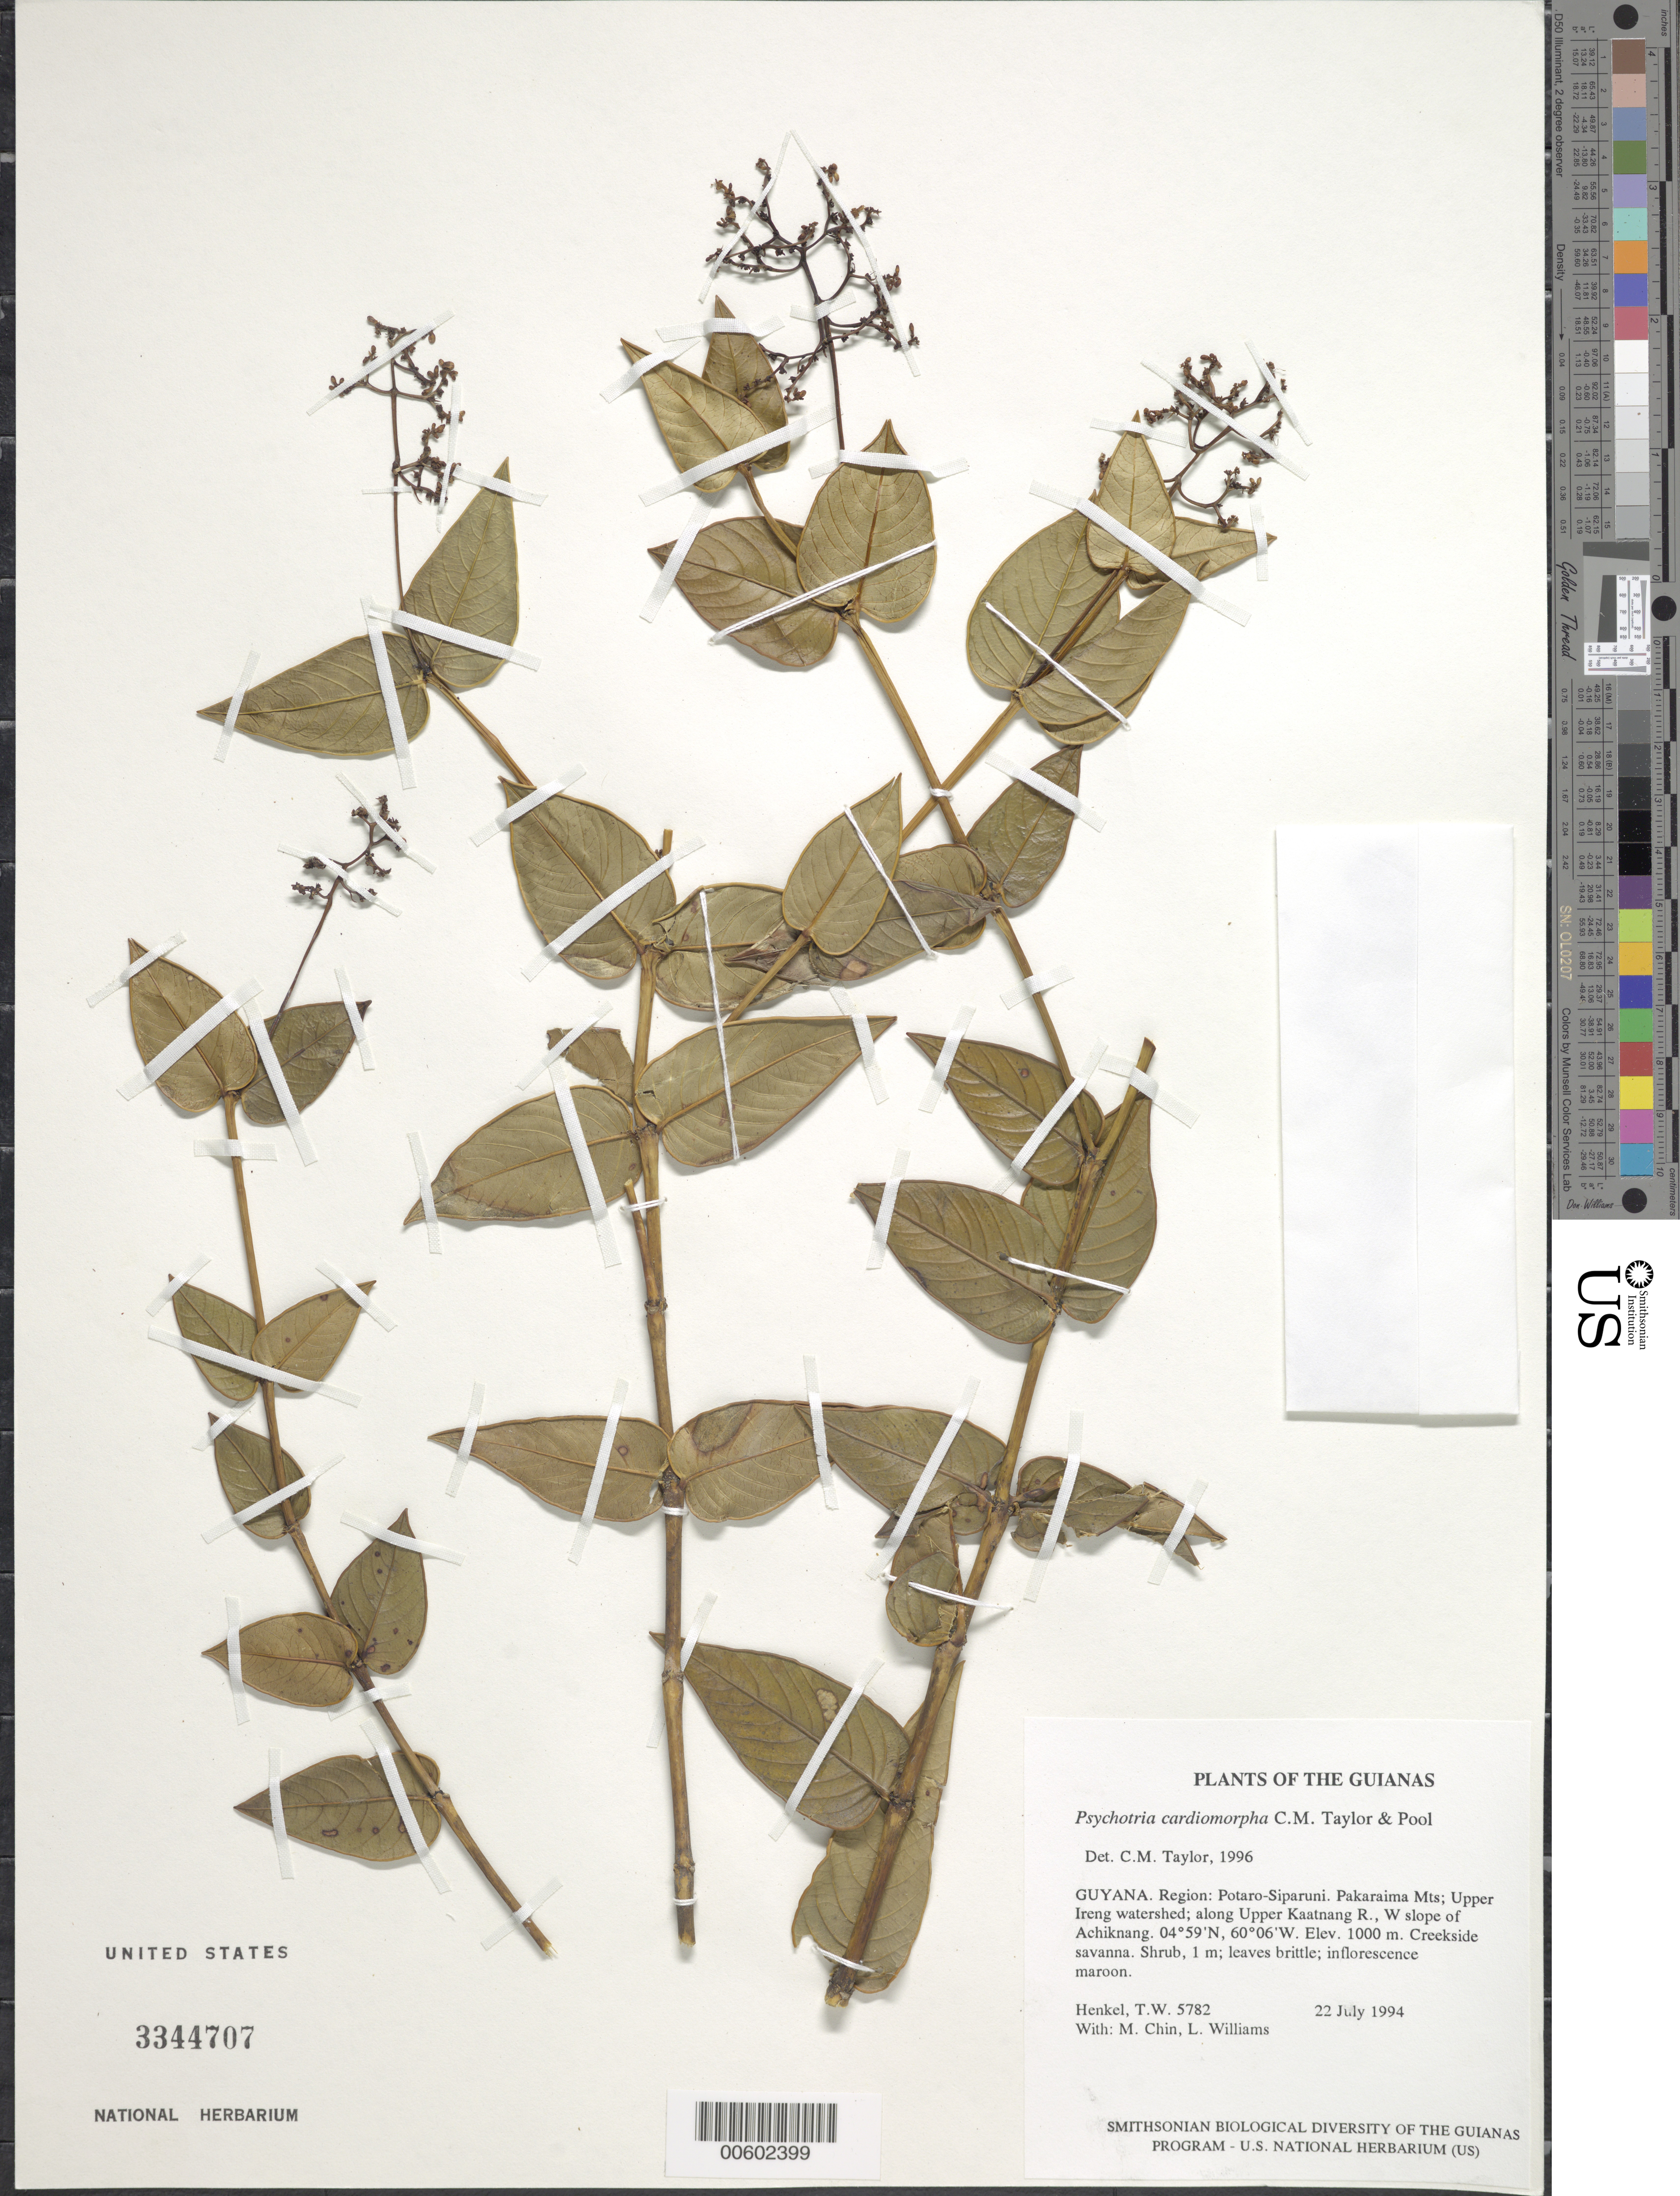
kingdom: Plantae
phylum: Tracheophyta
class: Magnoliopsida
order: Gentianales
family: Rubiaceae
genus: Palicourea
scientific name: Palicourea cardiomorpha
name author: (C.M. Taylor & A. Pool) Delprete & J.H. Kirkbr.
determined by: Kirkbride, J. H., Jr.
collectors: T. Henkel, M. Chin & L. Williams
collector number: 5782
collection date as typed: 22 July 1994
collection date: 1994-07-22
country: Guyana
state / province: Potaro-Siparuni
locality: Pakaraima Mts; Upper Ireng watershed; along Upper Kaatnang R., W slope of Achiknang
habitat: Creekside savanna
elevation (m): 1000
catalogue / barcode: US 3344707